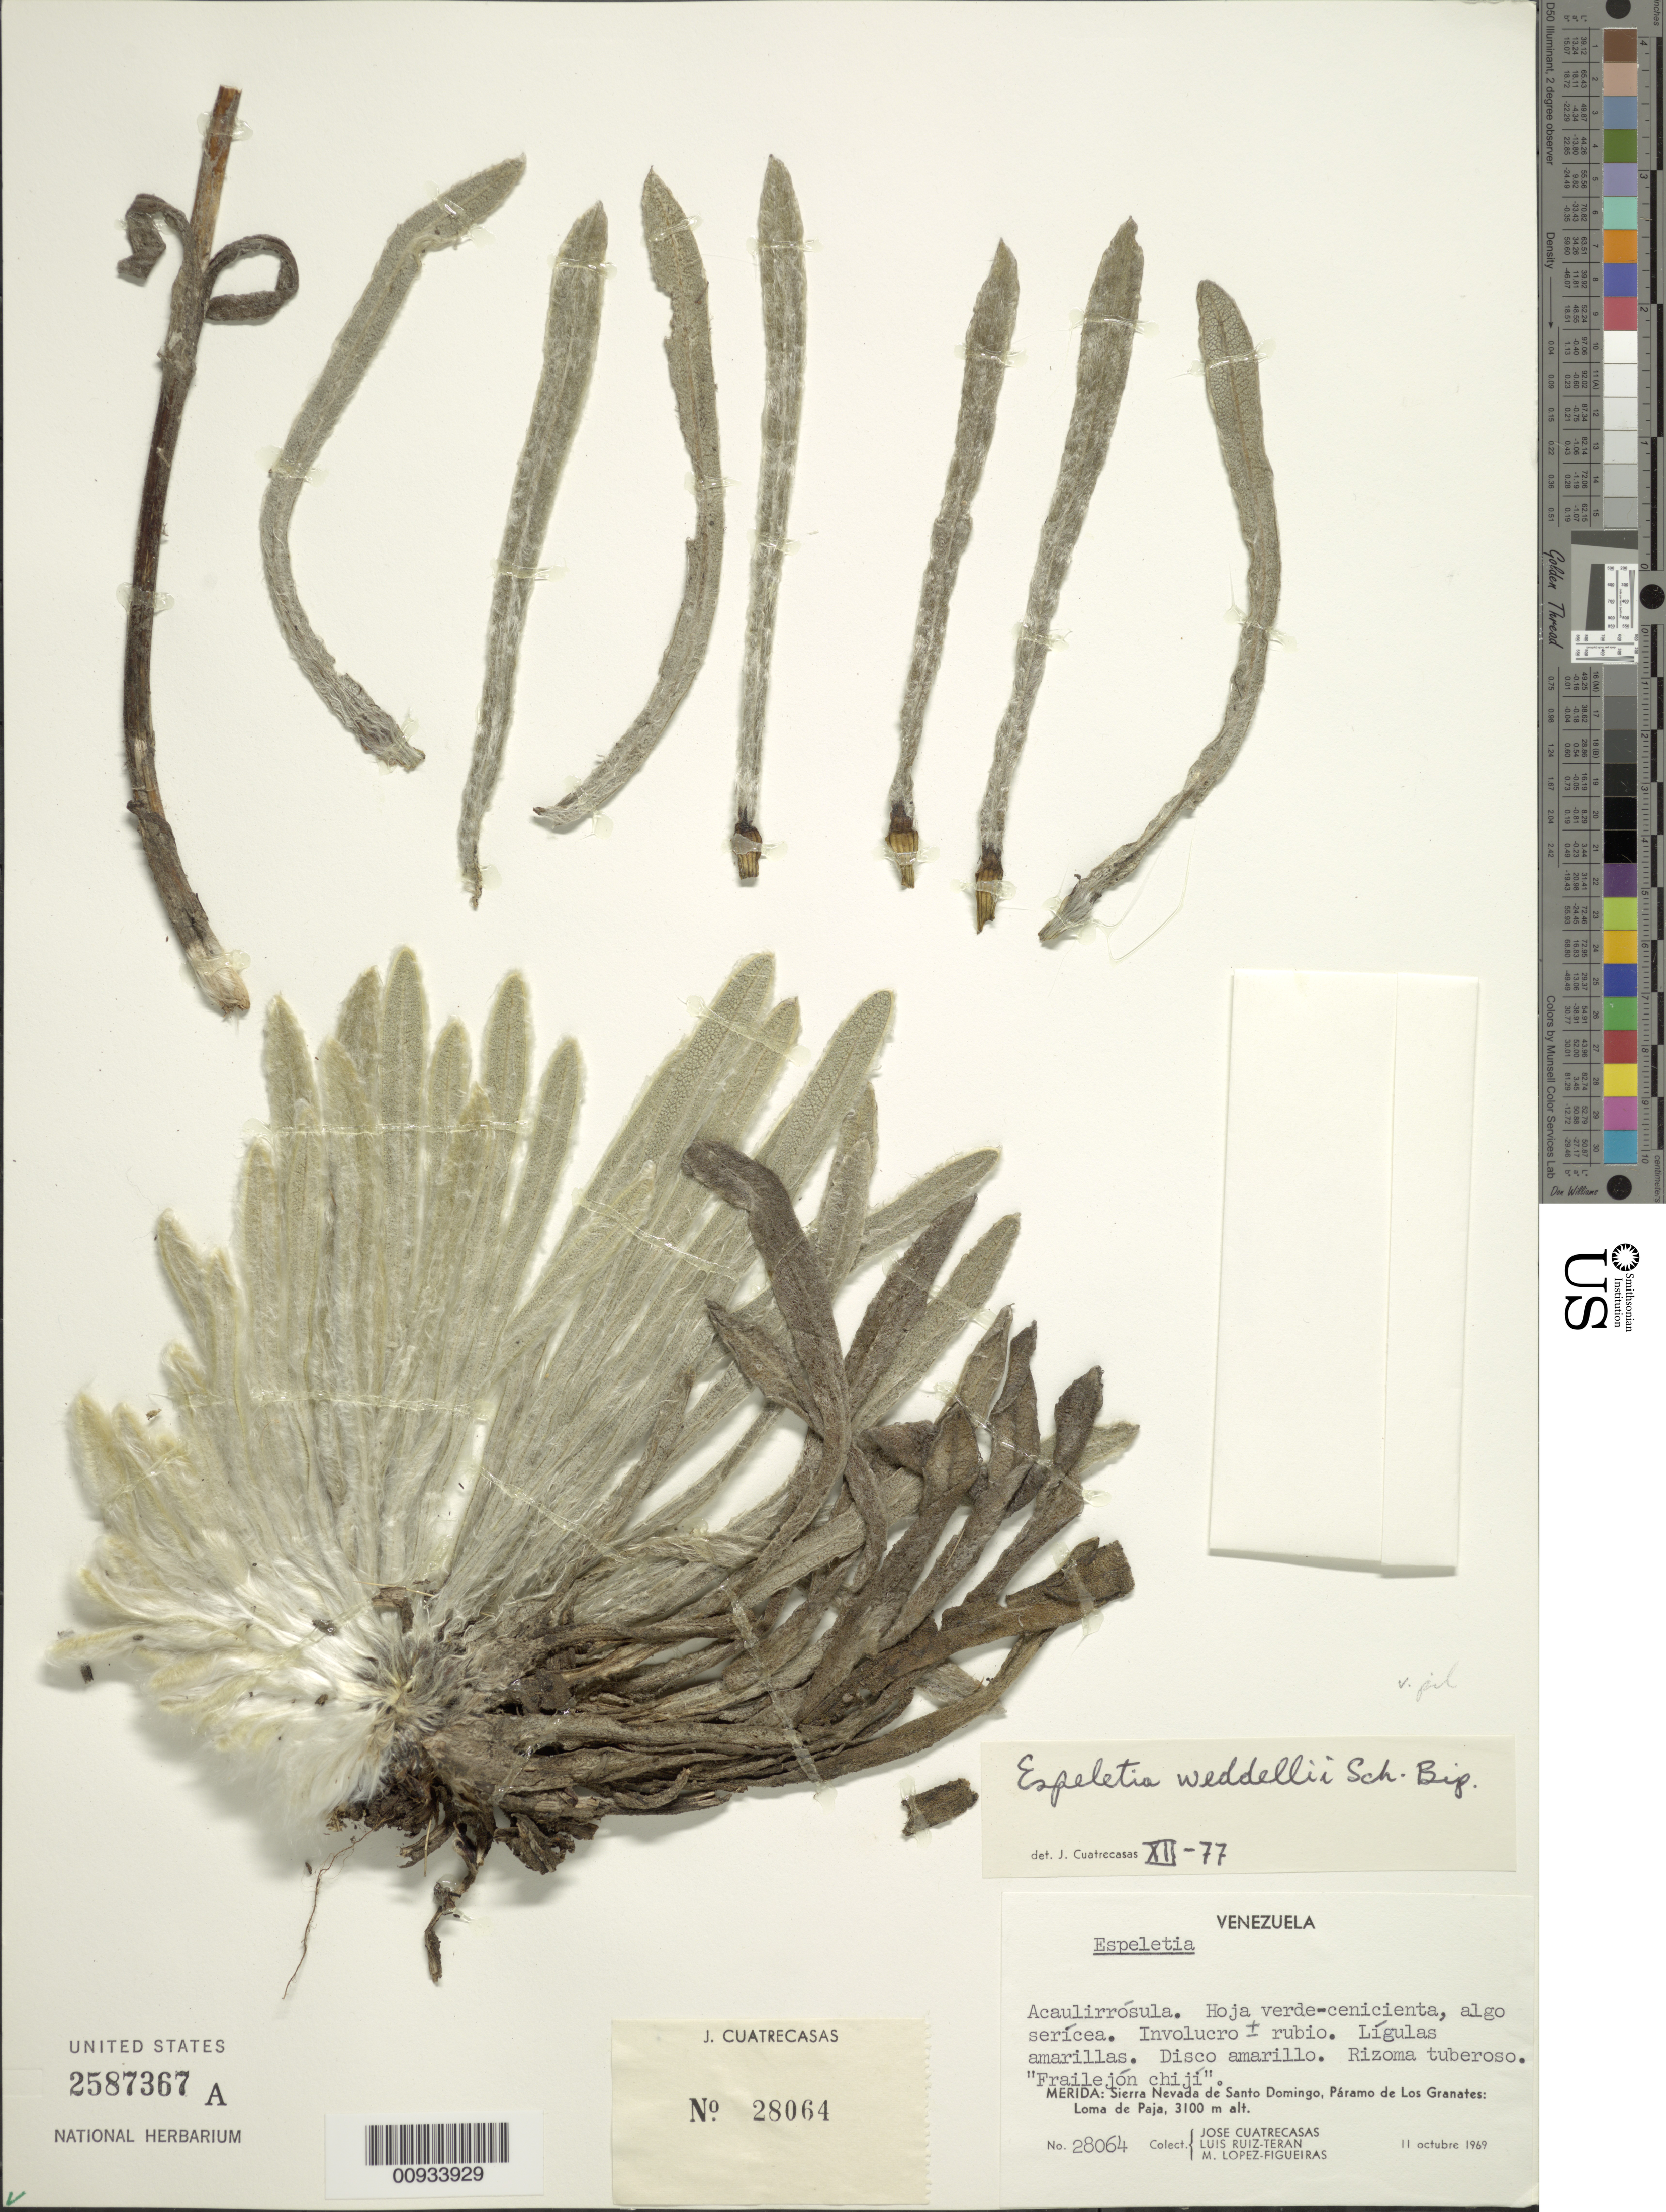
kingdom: Plantae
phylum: Tracheophyta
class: Magnoliopsida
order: Asterales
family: Asteraceae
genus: Espeletia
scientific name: Espeletia weddellii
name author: Sch. Bip. ex Wedd.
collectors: J. Cuatrecasas, L. Teran & M. López Figueiras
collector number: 28064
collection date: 1969-10-11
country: Venezuela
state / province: Mérida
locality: Sierra Nevada de Santo Domingo, Paramo de Los Granates: Loma de Paja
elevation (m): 3100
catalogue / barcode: US 2587367A